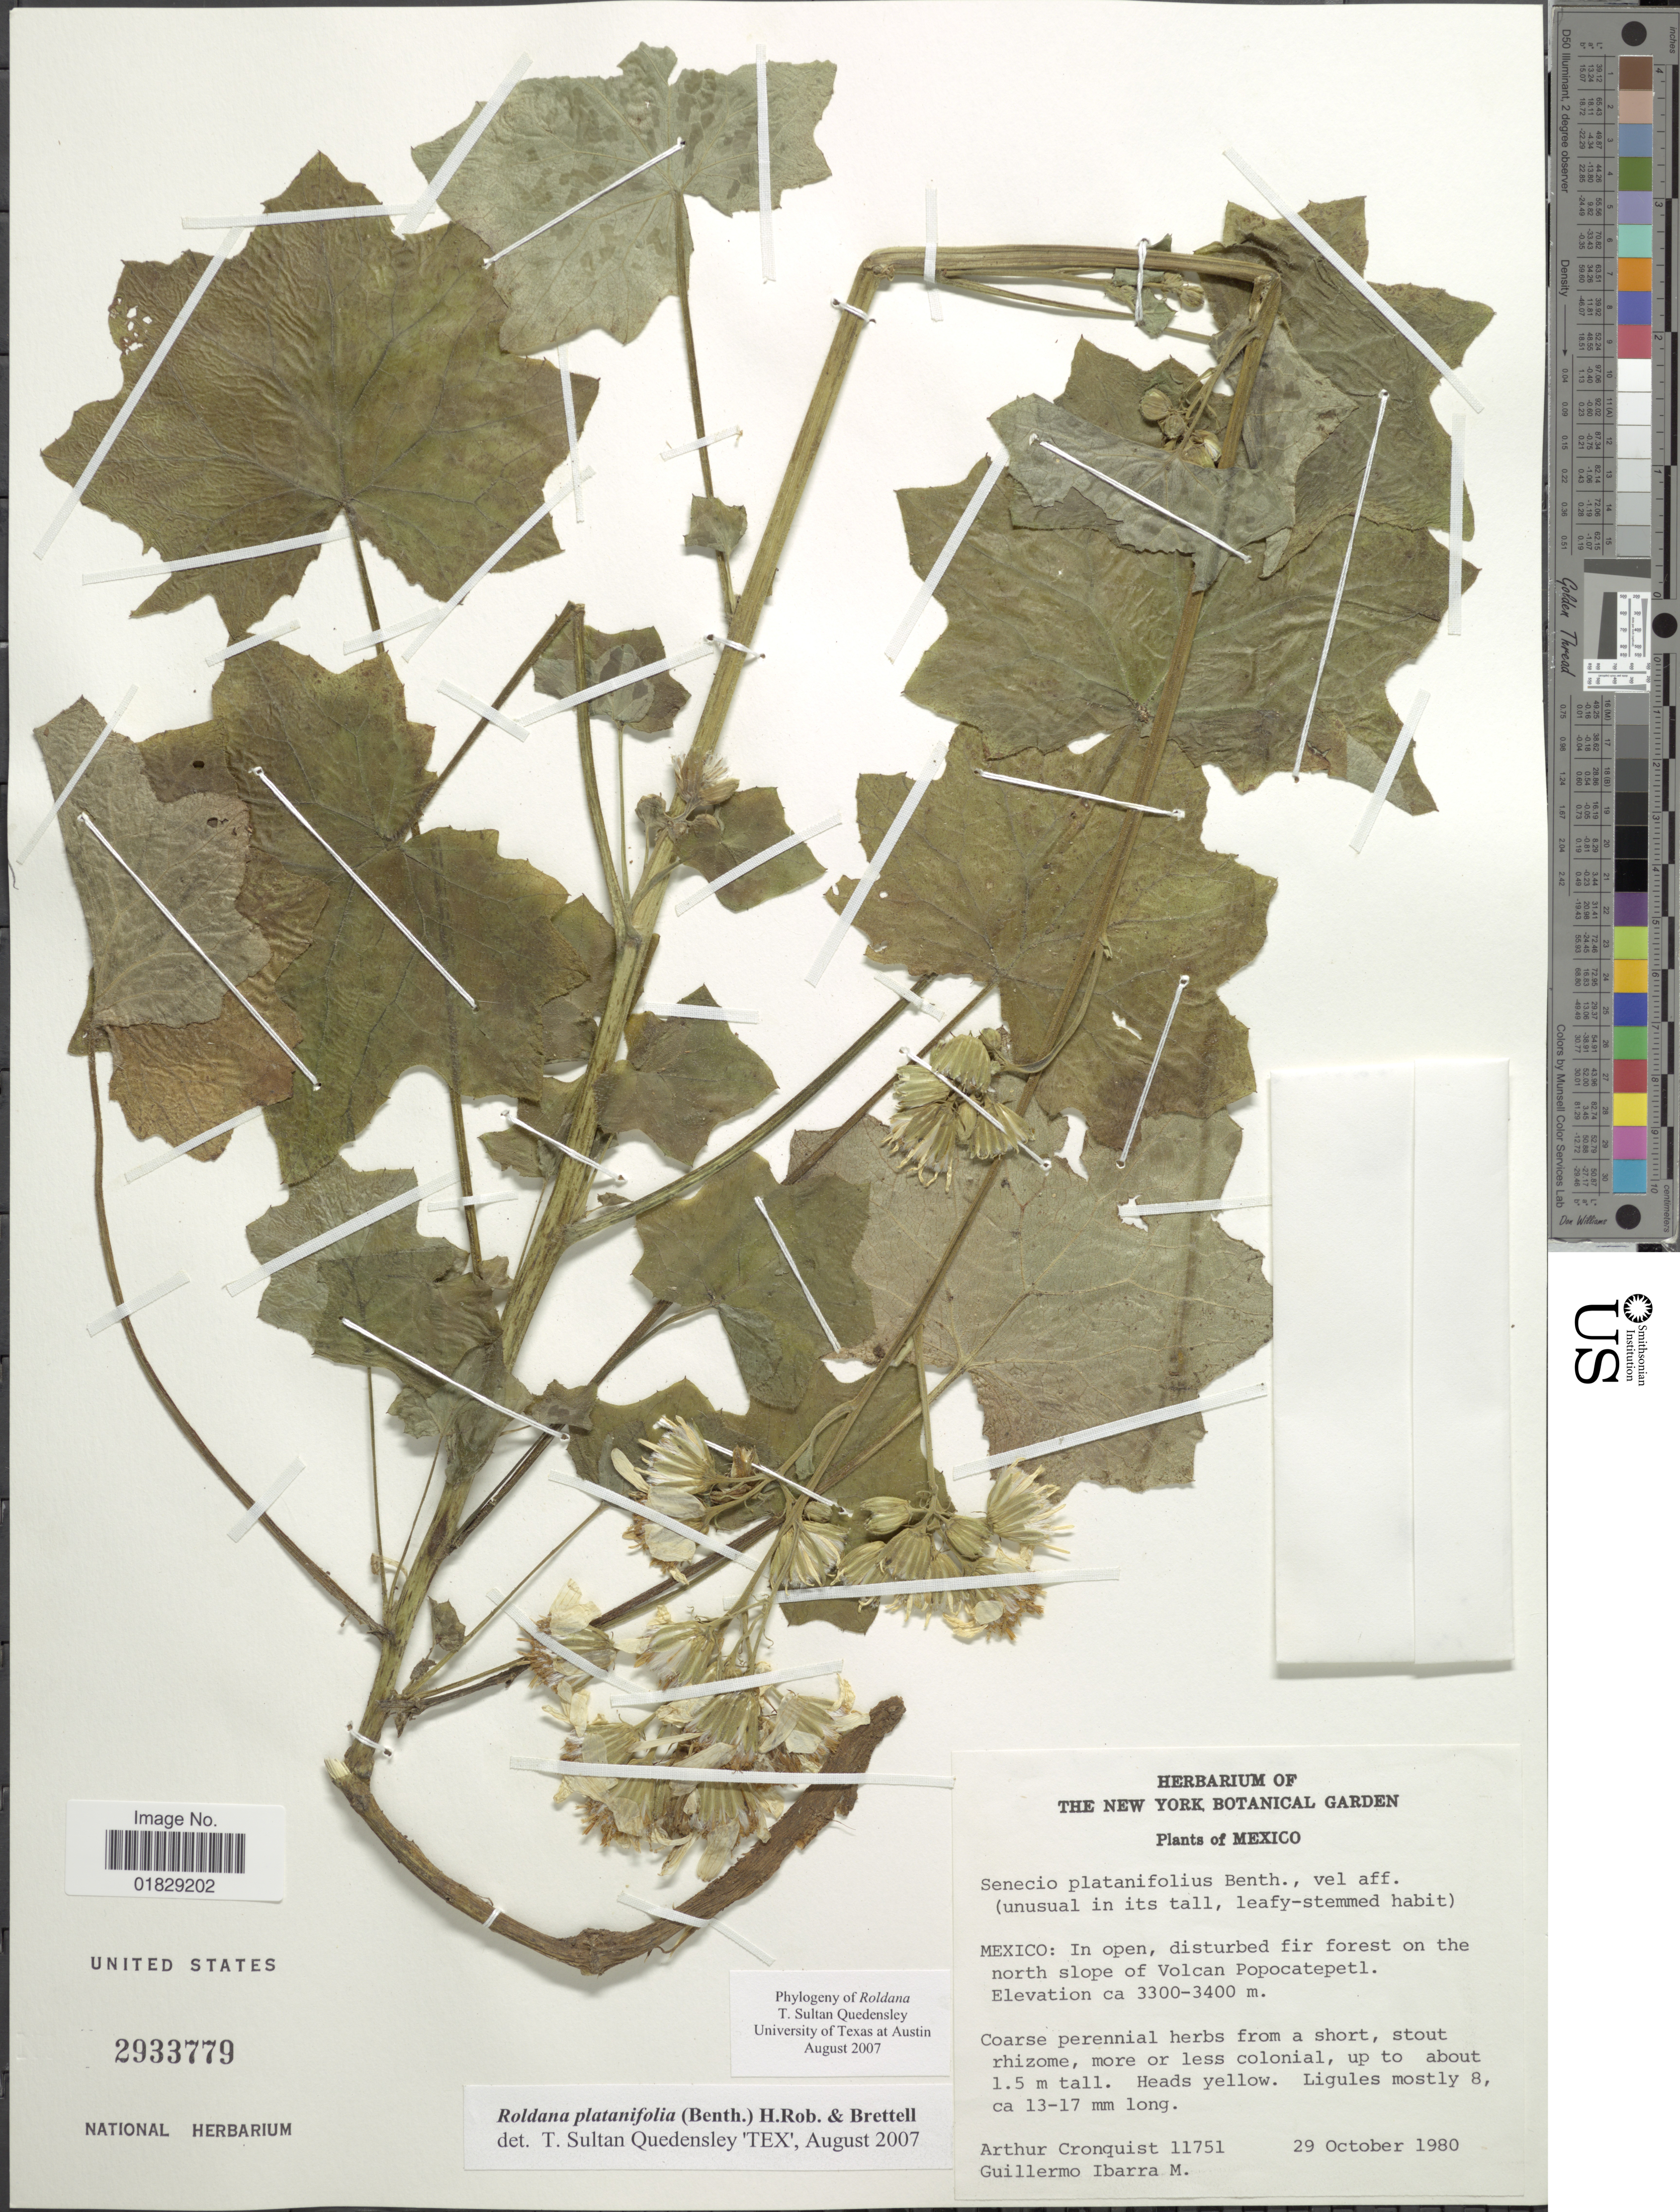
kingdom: Plantae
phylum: Tracheophyta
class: Magnoliopsida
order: Asterales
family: Asteraceae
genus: Roldana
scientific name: Roldana platanifolia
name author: (Benth.) H. Rob. & Brettell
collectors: A. J. Cronquist & G. Ibarra M.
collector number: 11751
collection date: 1980-10-29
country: Mexico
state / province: México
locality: Mexico: In open, disturbed fir forest on the north slope of Volcan Popocatepetl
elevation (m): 3300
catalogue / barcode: US 2933779